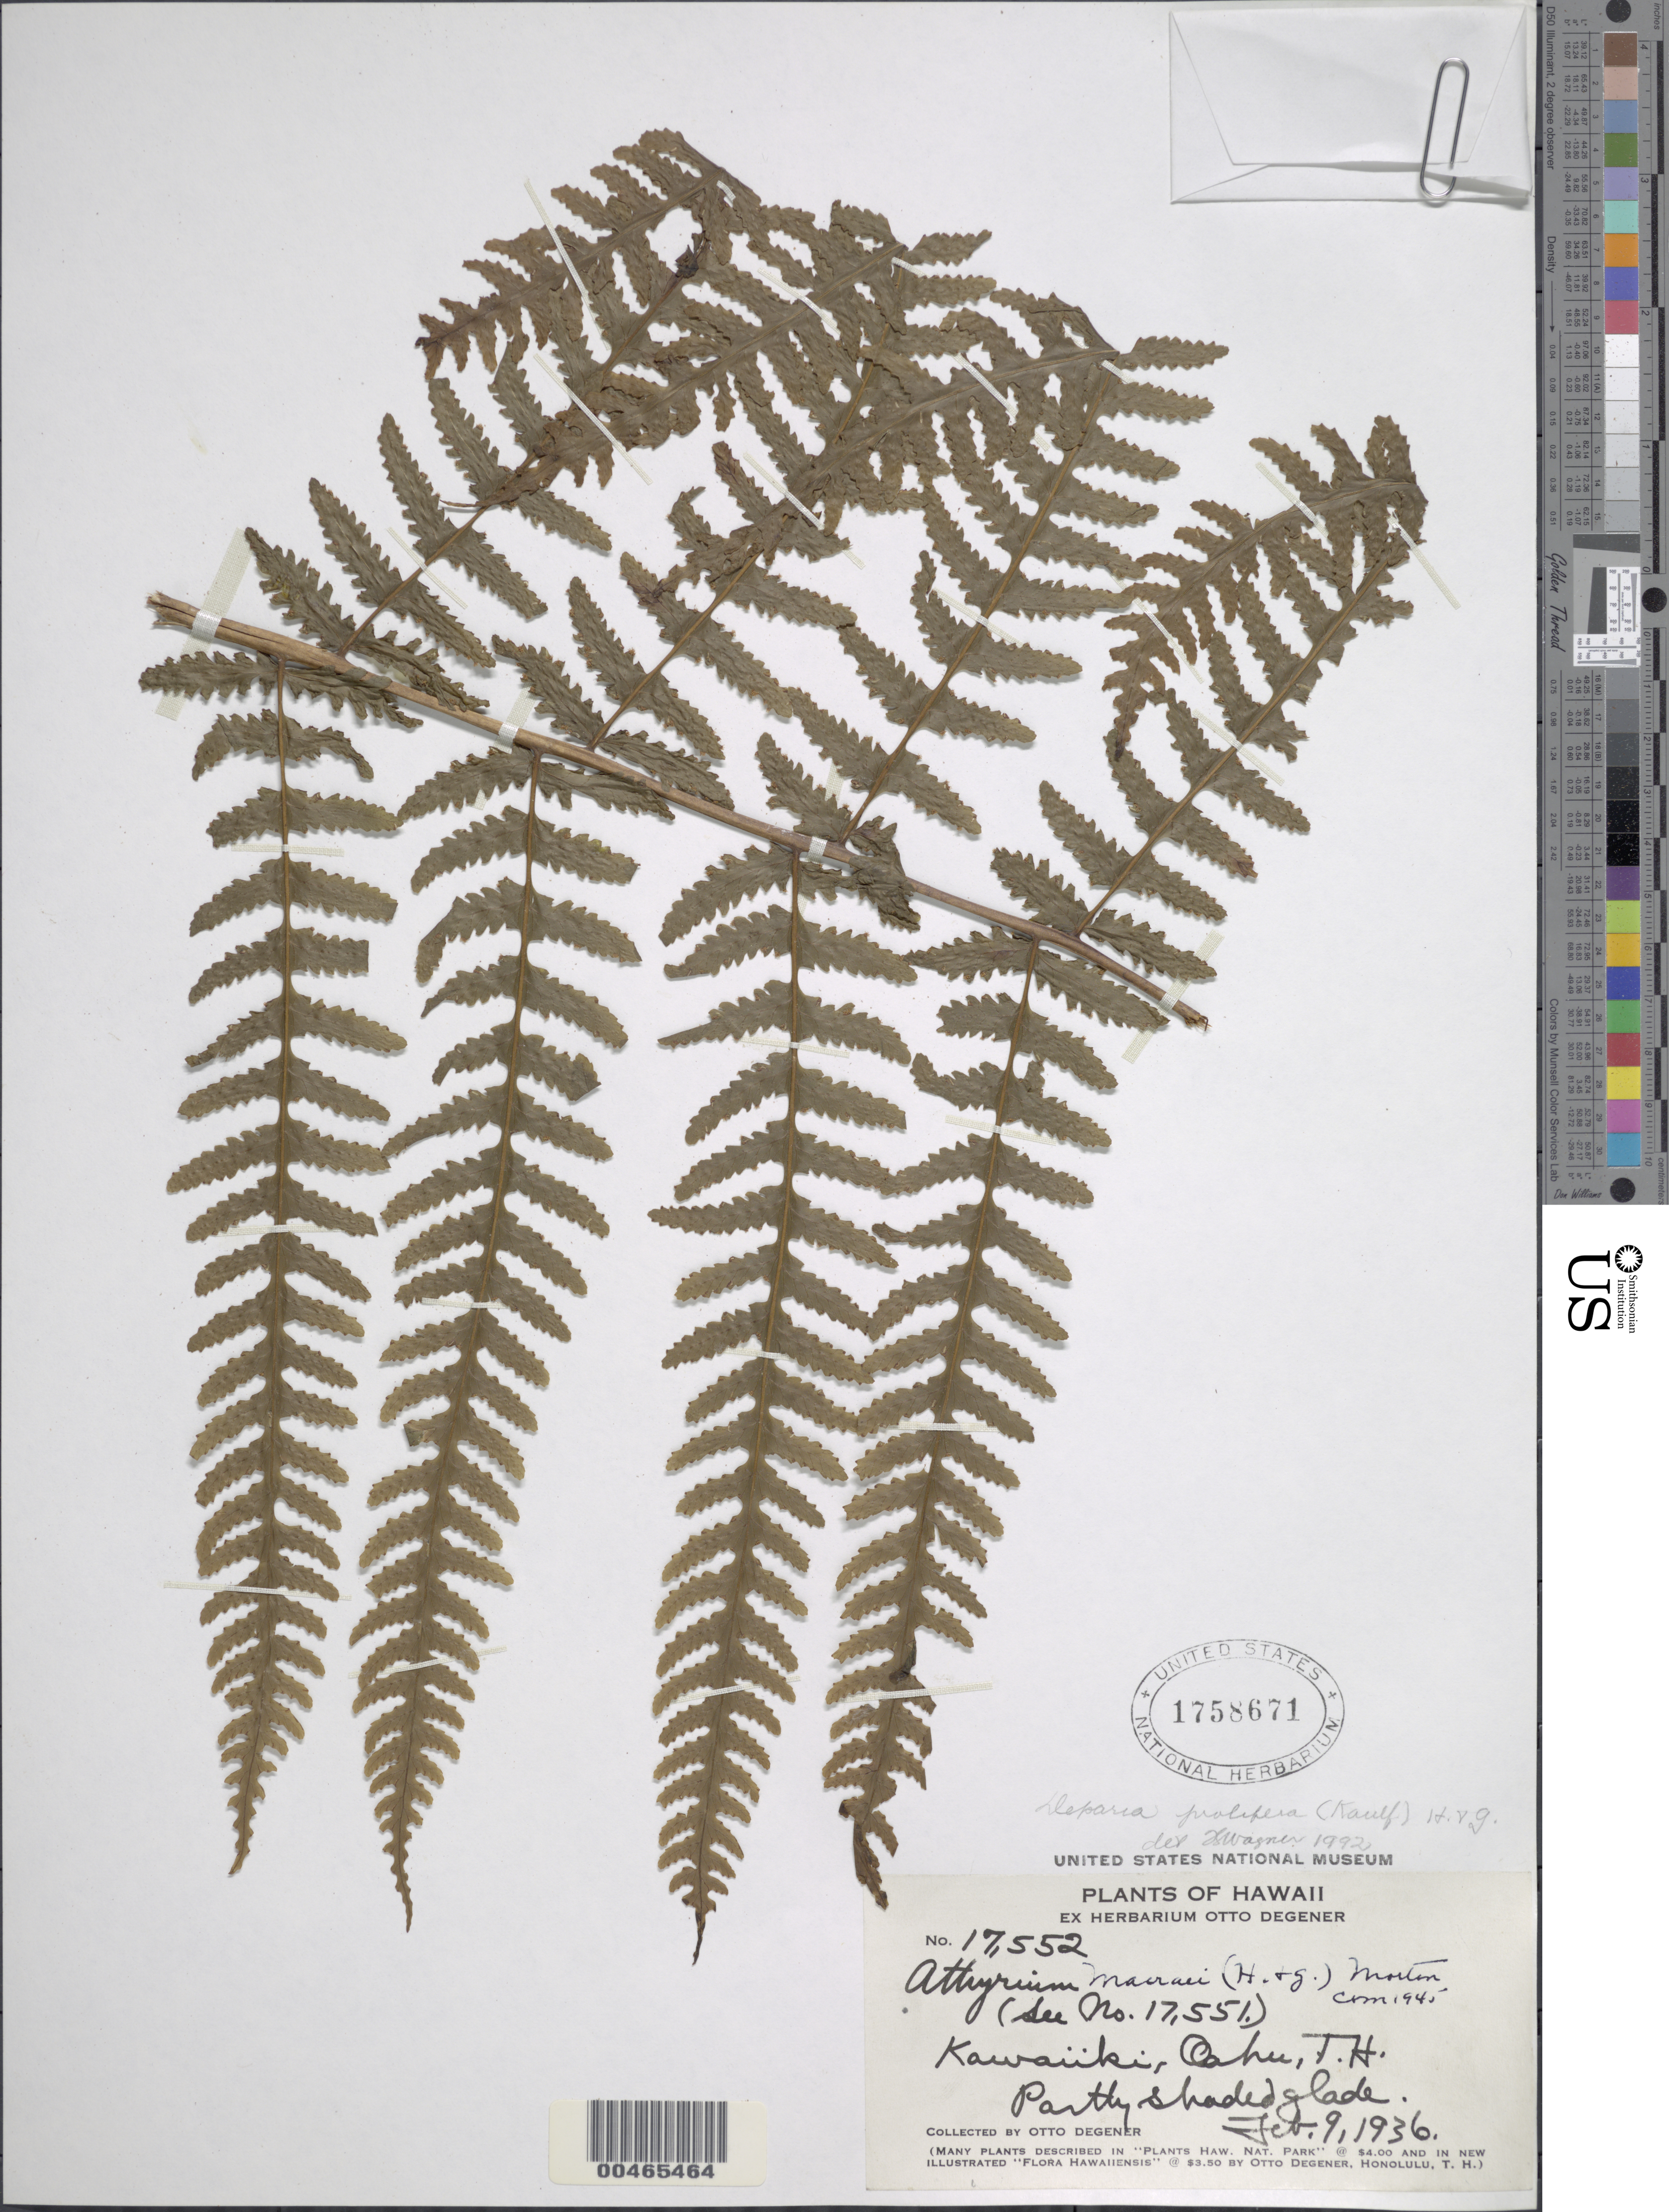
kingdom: Plantae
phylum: Tracheophyta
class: Polypodiopsida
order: Polypodiales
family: Athyriaceae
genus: Deparia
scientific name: Deparia prolifera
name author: (Kaulf.) Hook. & Grev.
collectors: O. Degener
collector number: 17552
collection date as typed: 9 Feb 1936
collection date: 1936-02-09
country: United States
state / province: Hawaii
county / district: Honolulu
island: Oahu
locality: Kawaiiki, Oahu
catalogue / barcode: US 1758671